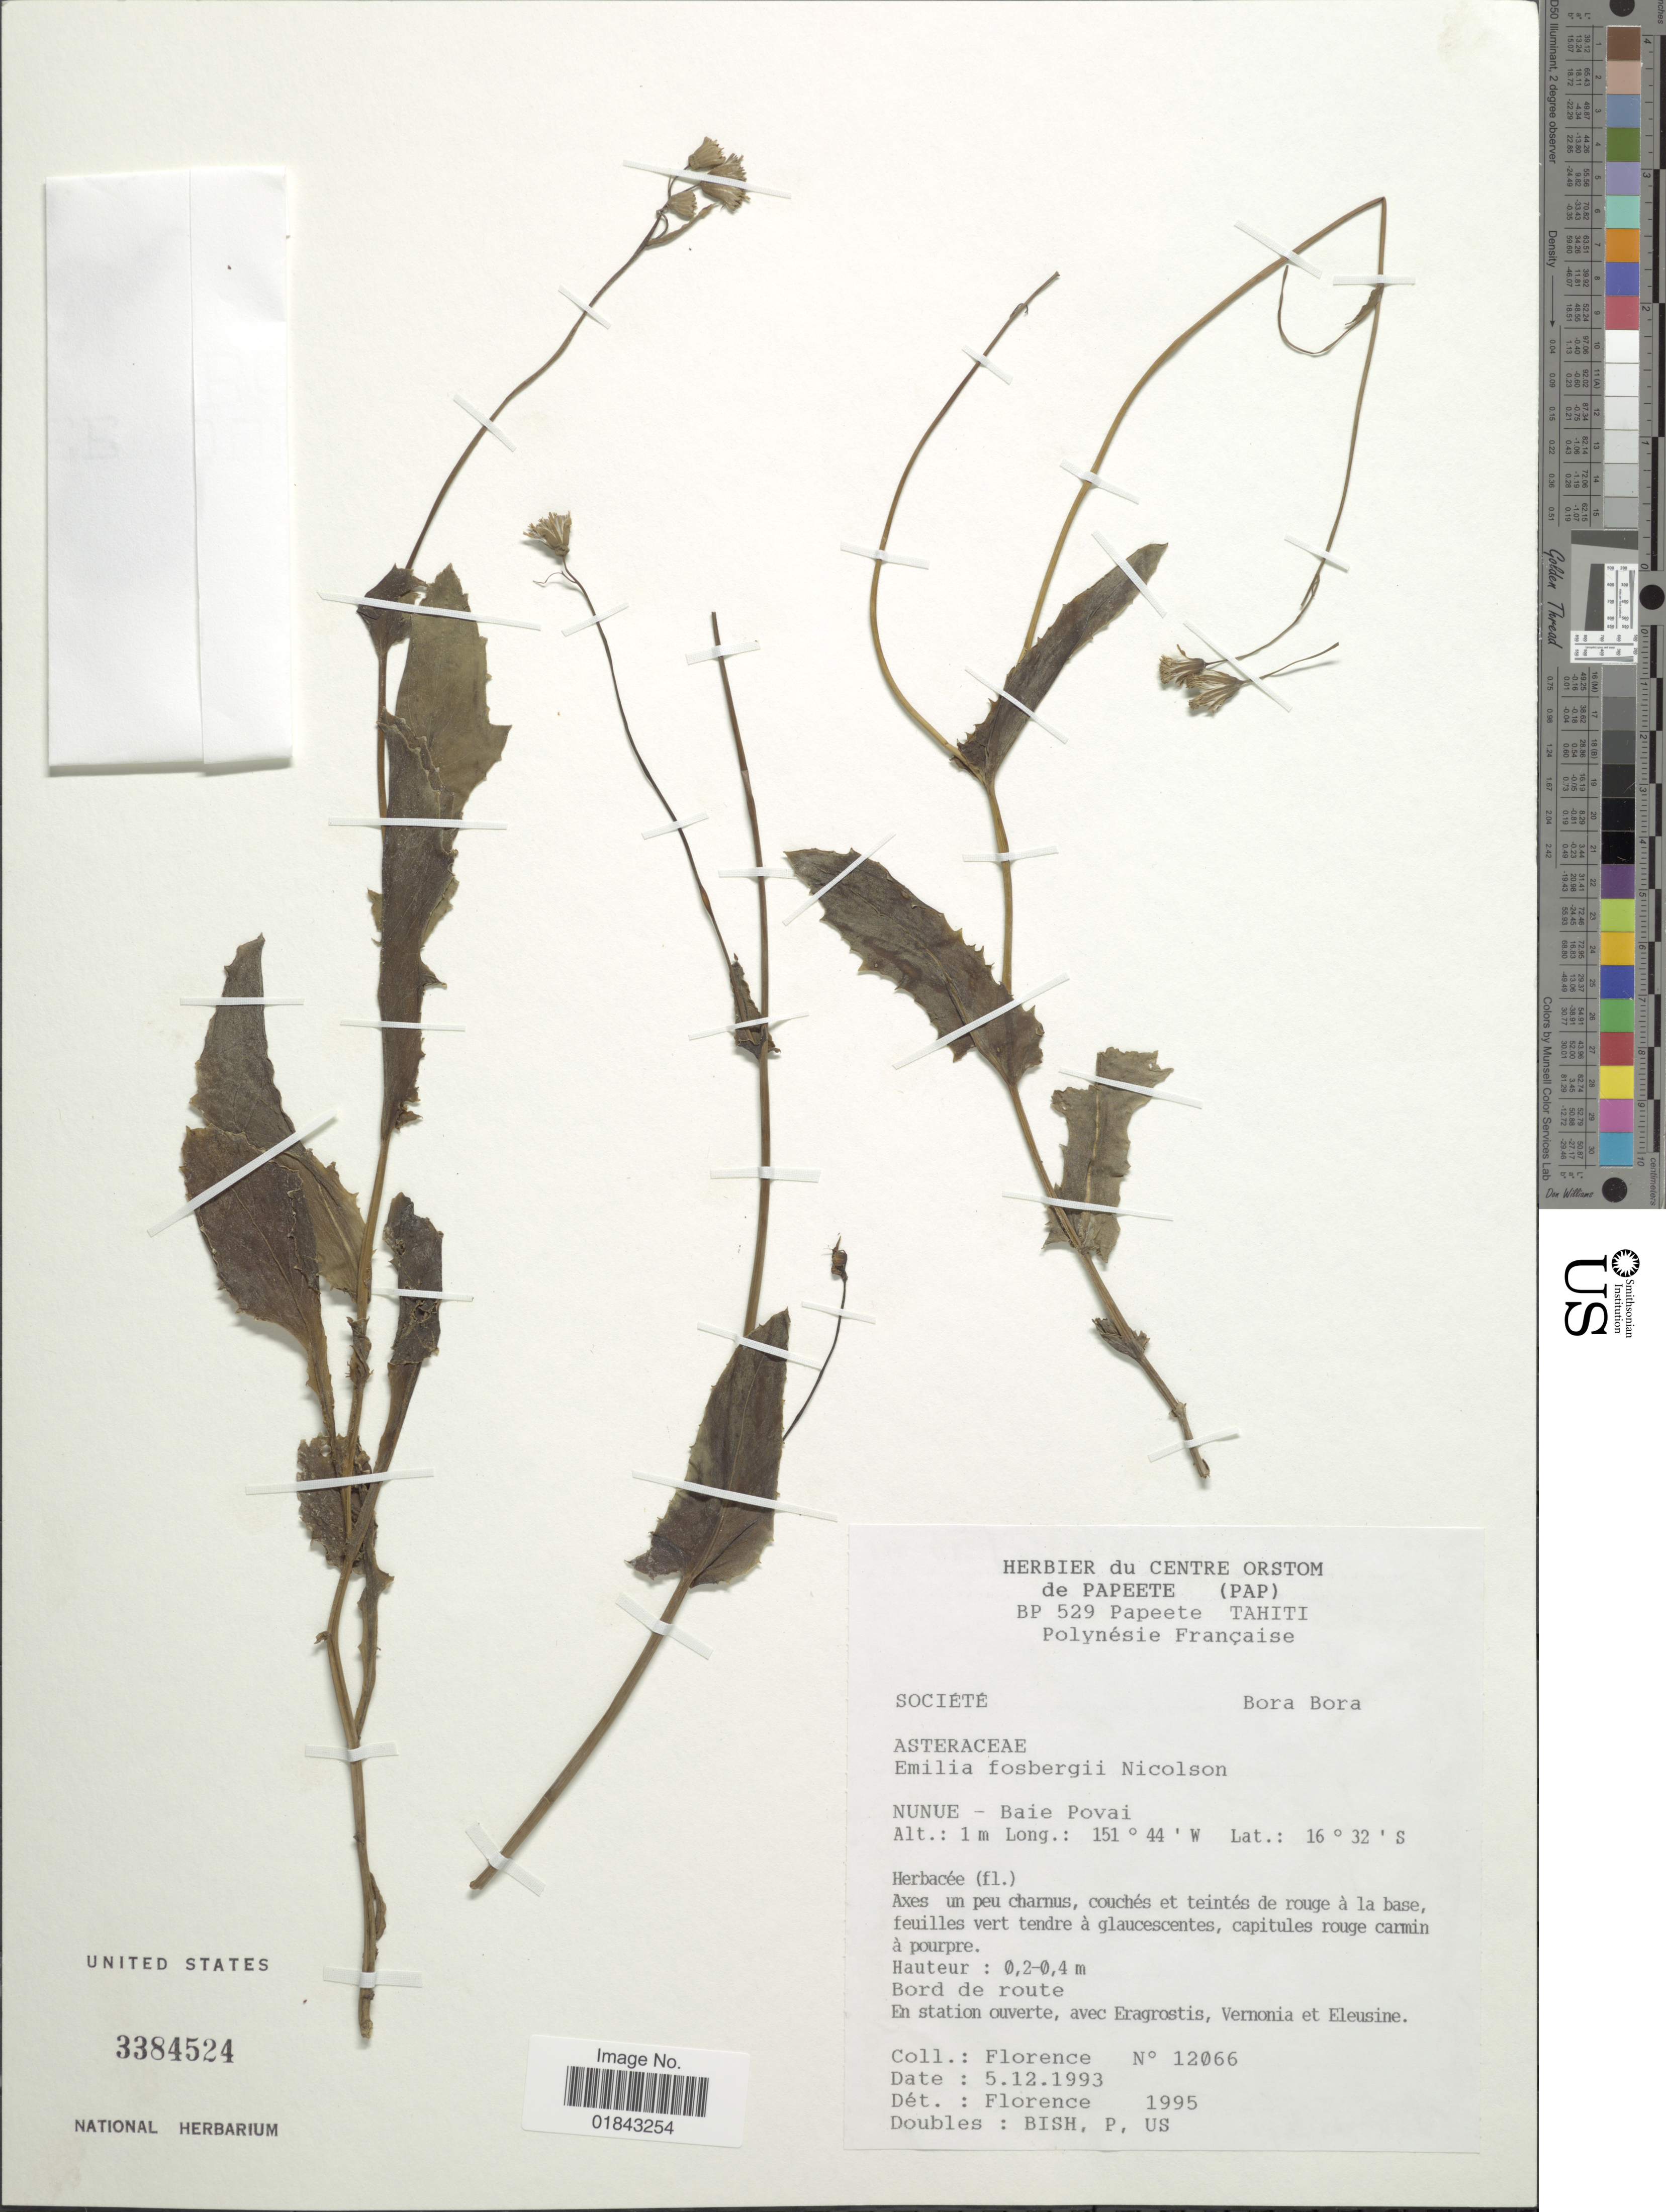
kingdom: Plantae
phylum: Tracheophyta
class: Magnoliopsida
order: Asterales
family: Asteraceae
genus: Emilia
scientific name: Emilia fosbergii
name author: Nicolson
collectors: -. Florence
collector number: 12066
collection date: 1993-12-05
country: French Polynesia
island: Bora Bora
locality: Bora Bora, Nunue, Baie Povai, Bord de route, en station ouverte, avec Ergrostis, Vernonia et Eleusine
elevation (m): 1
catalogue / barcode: US 3384524